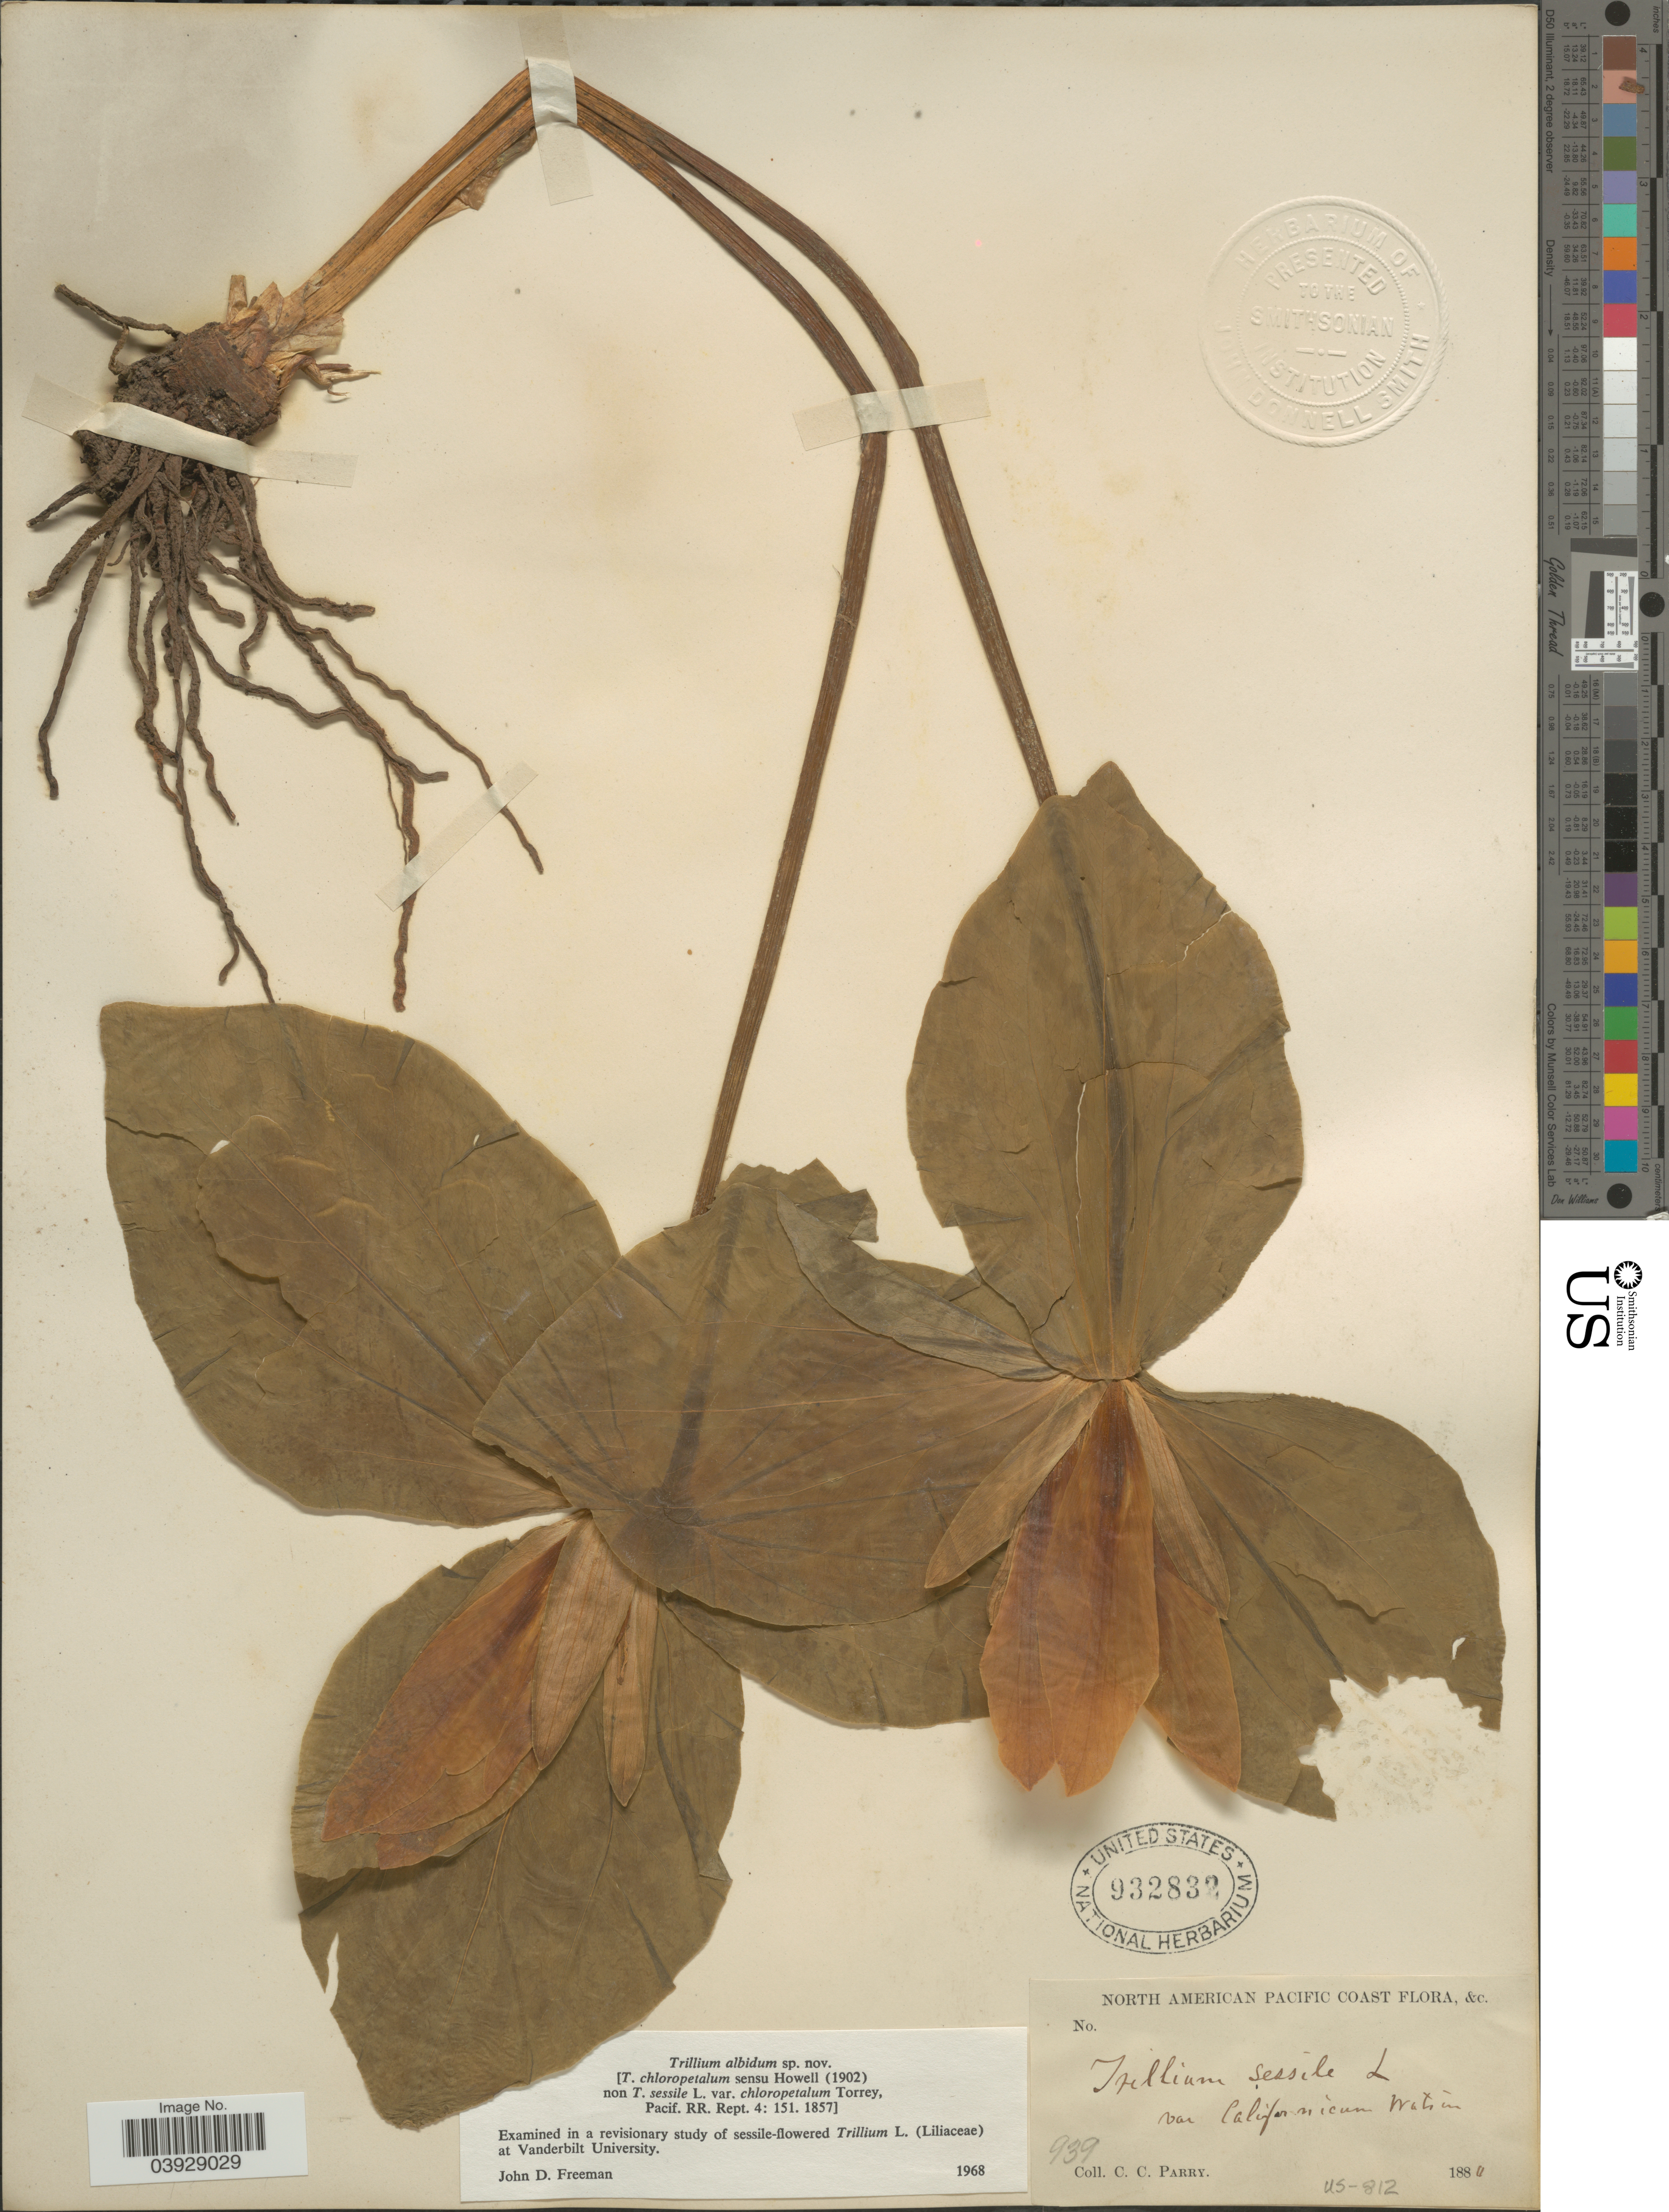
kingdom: Plantae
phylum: Tracheophyta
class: Liliopsida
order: Liliales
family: Melanthiaceae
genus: Trillium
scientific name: Trillium albidum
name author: J. D. Freeman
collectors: C. C. Parry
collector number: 939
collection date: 1880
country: United States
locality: North American Pacific Coast.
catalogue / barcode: US 932832